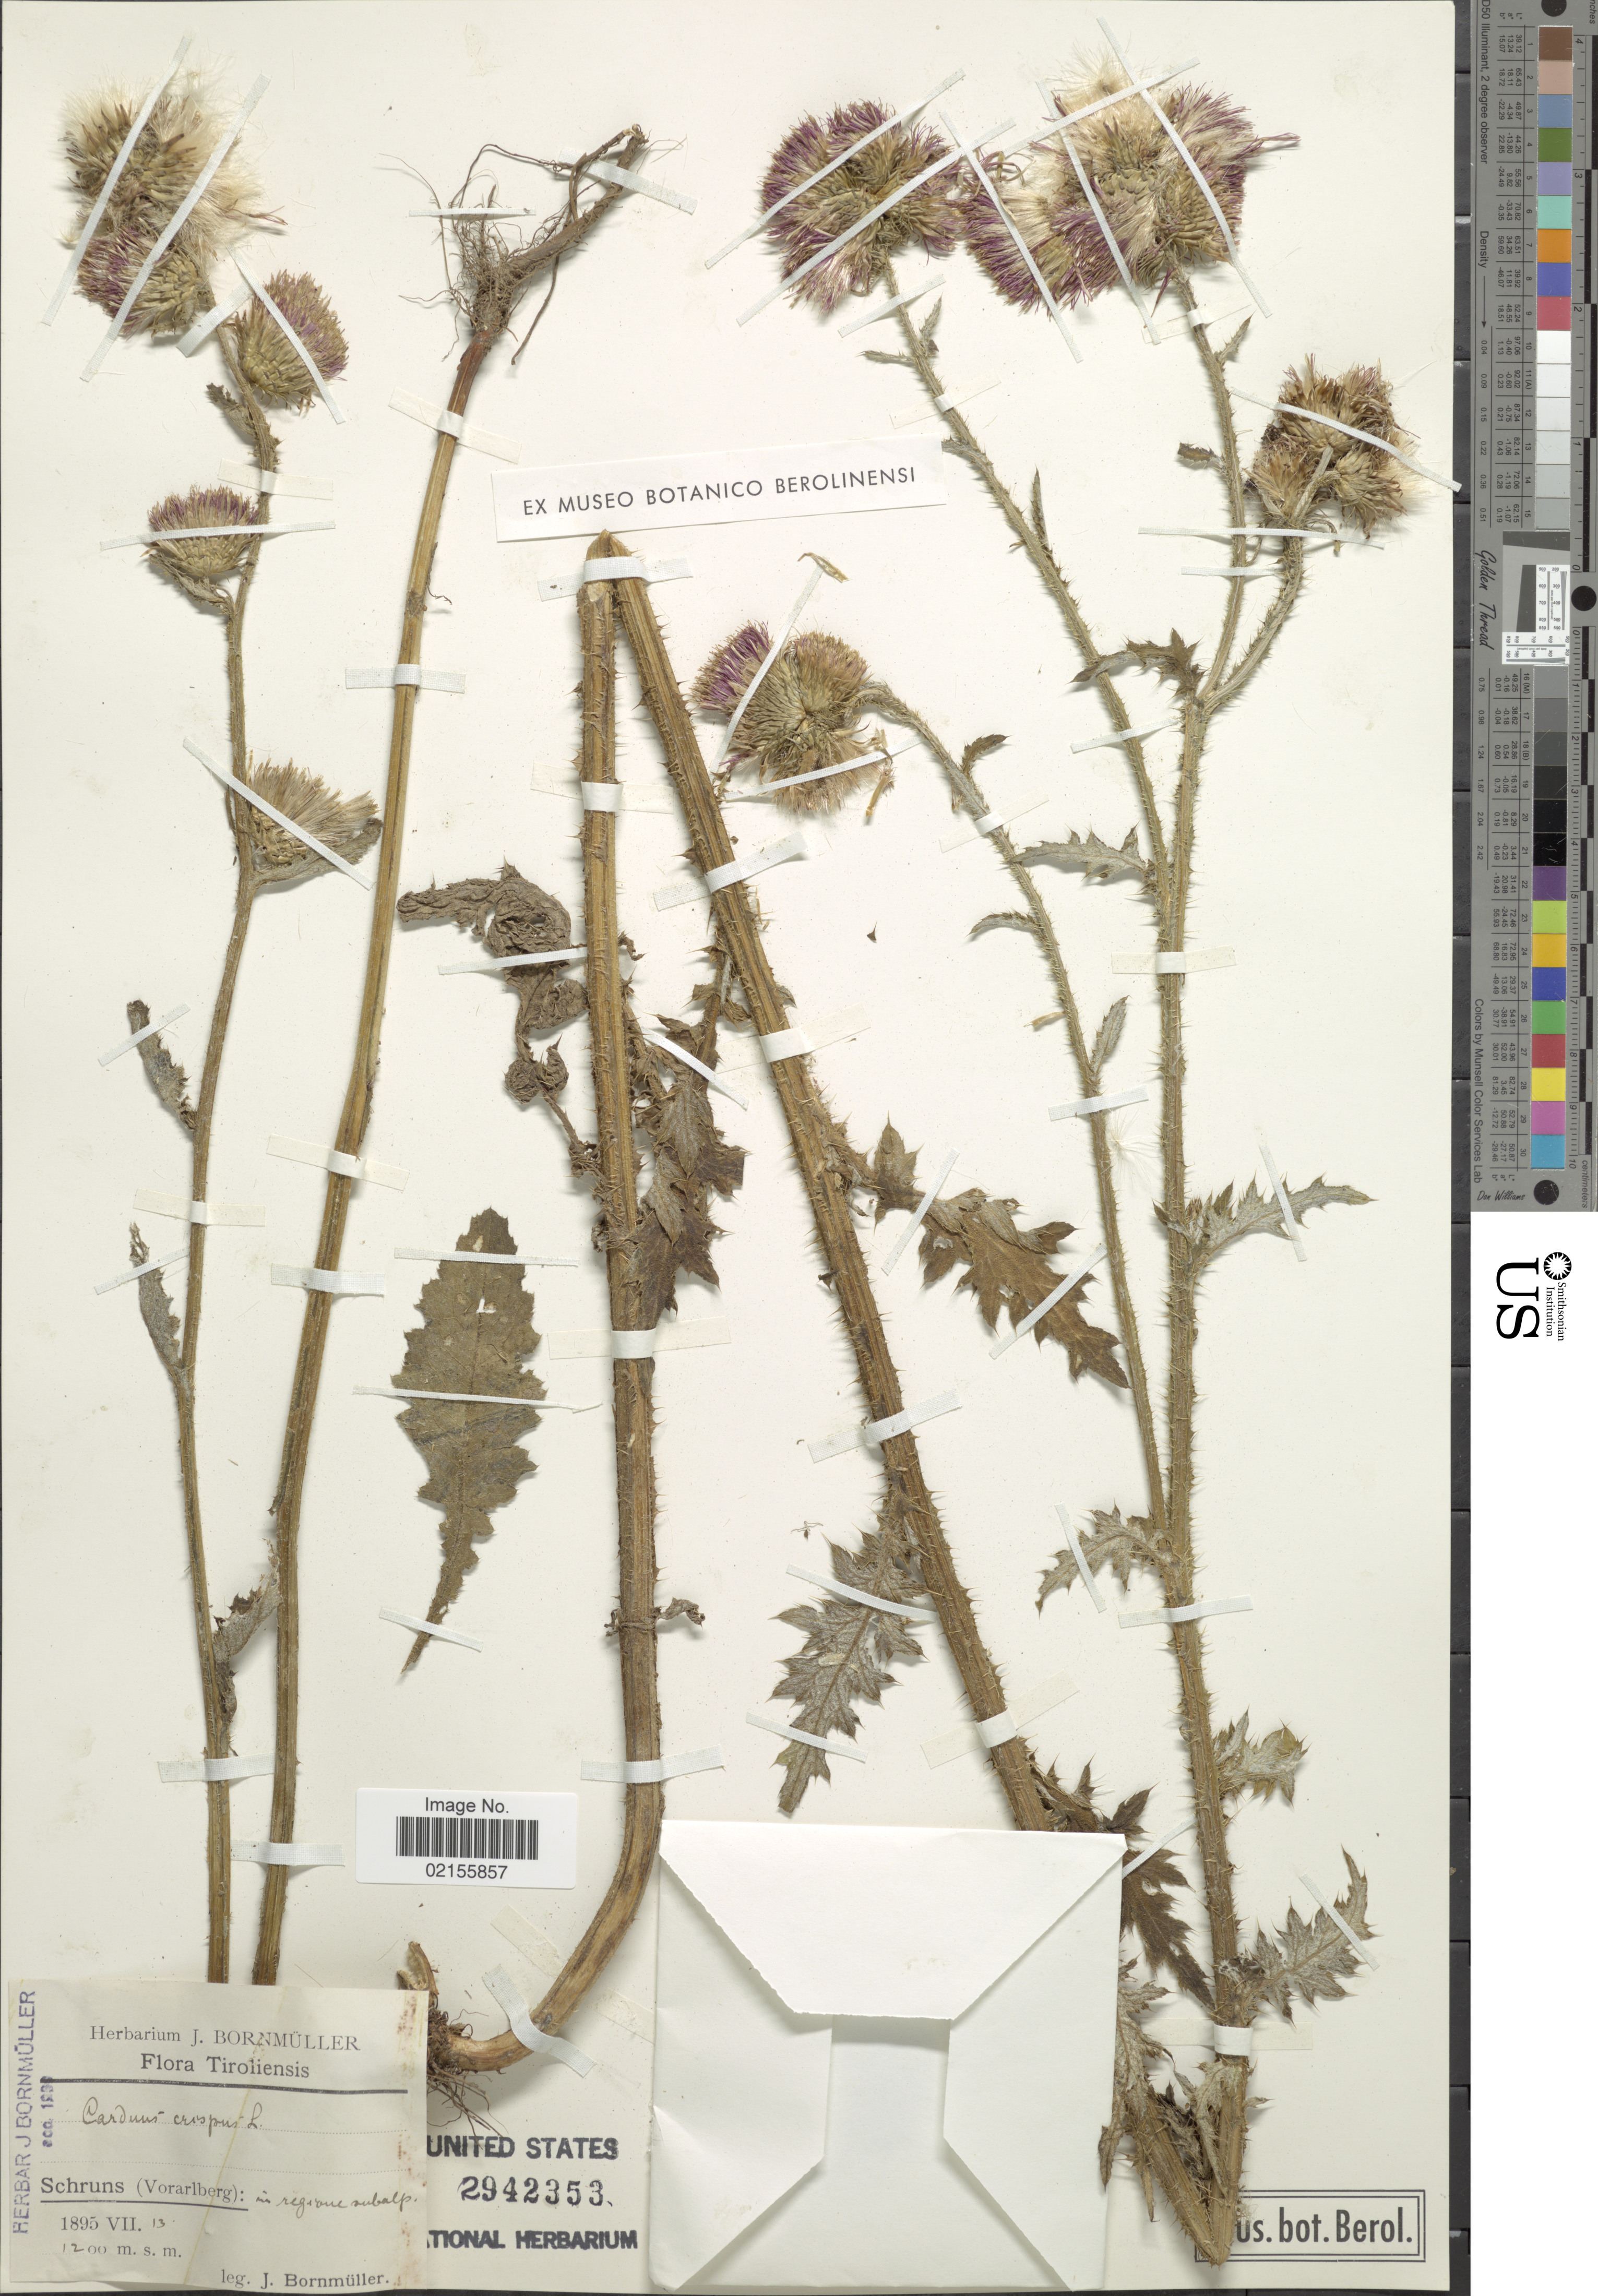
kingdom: Plantae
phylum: Tracheophyta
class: Magnoliopsida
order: Asterales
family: Asteraceae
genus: Carduus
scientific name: Carduus crispus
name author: L.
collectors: J. Bornmüller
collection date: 1895-07-13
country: Austria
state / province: Tirol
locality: Schruns (Vorarlberg): in regione subalp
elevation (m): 1200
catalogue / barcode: US 2942353